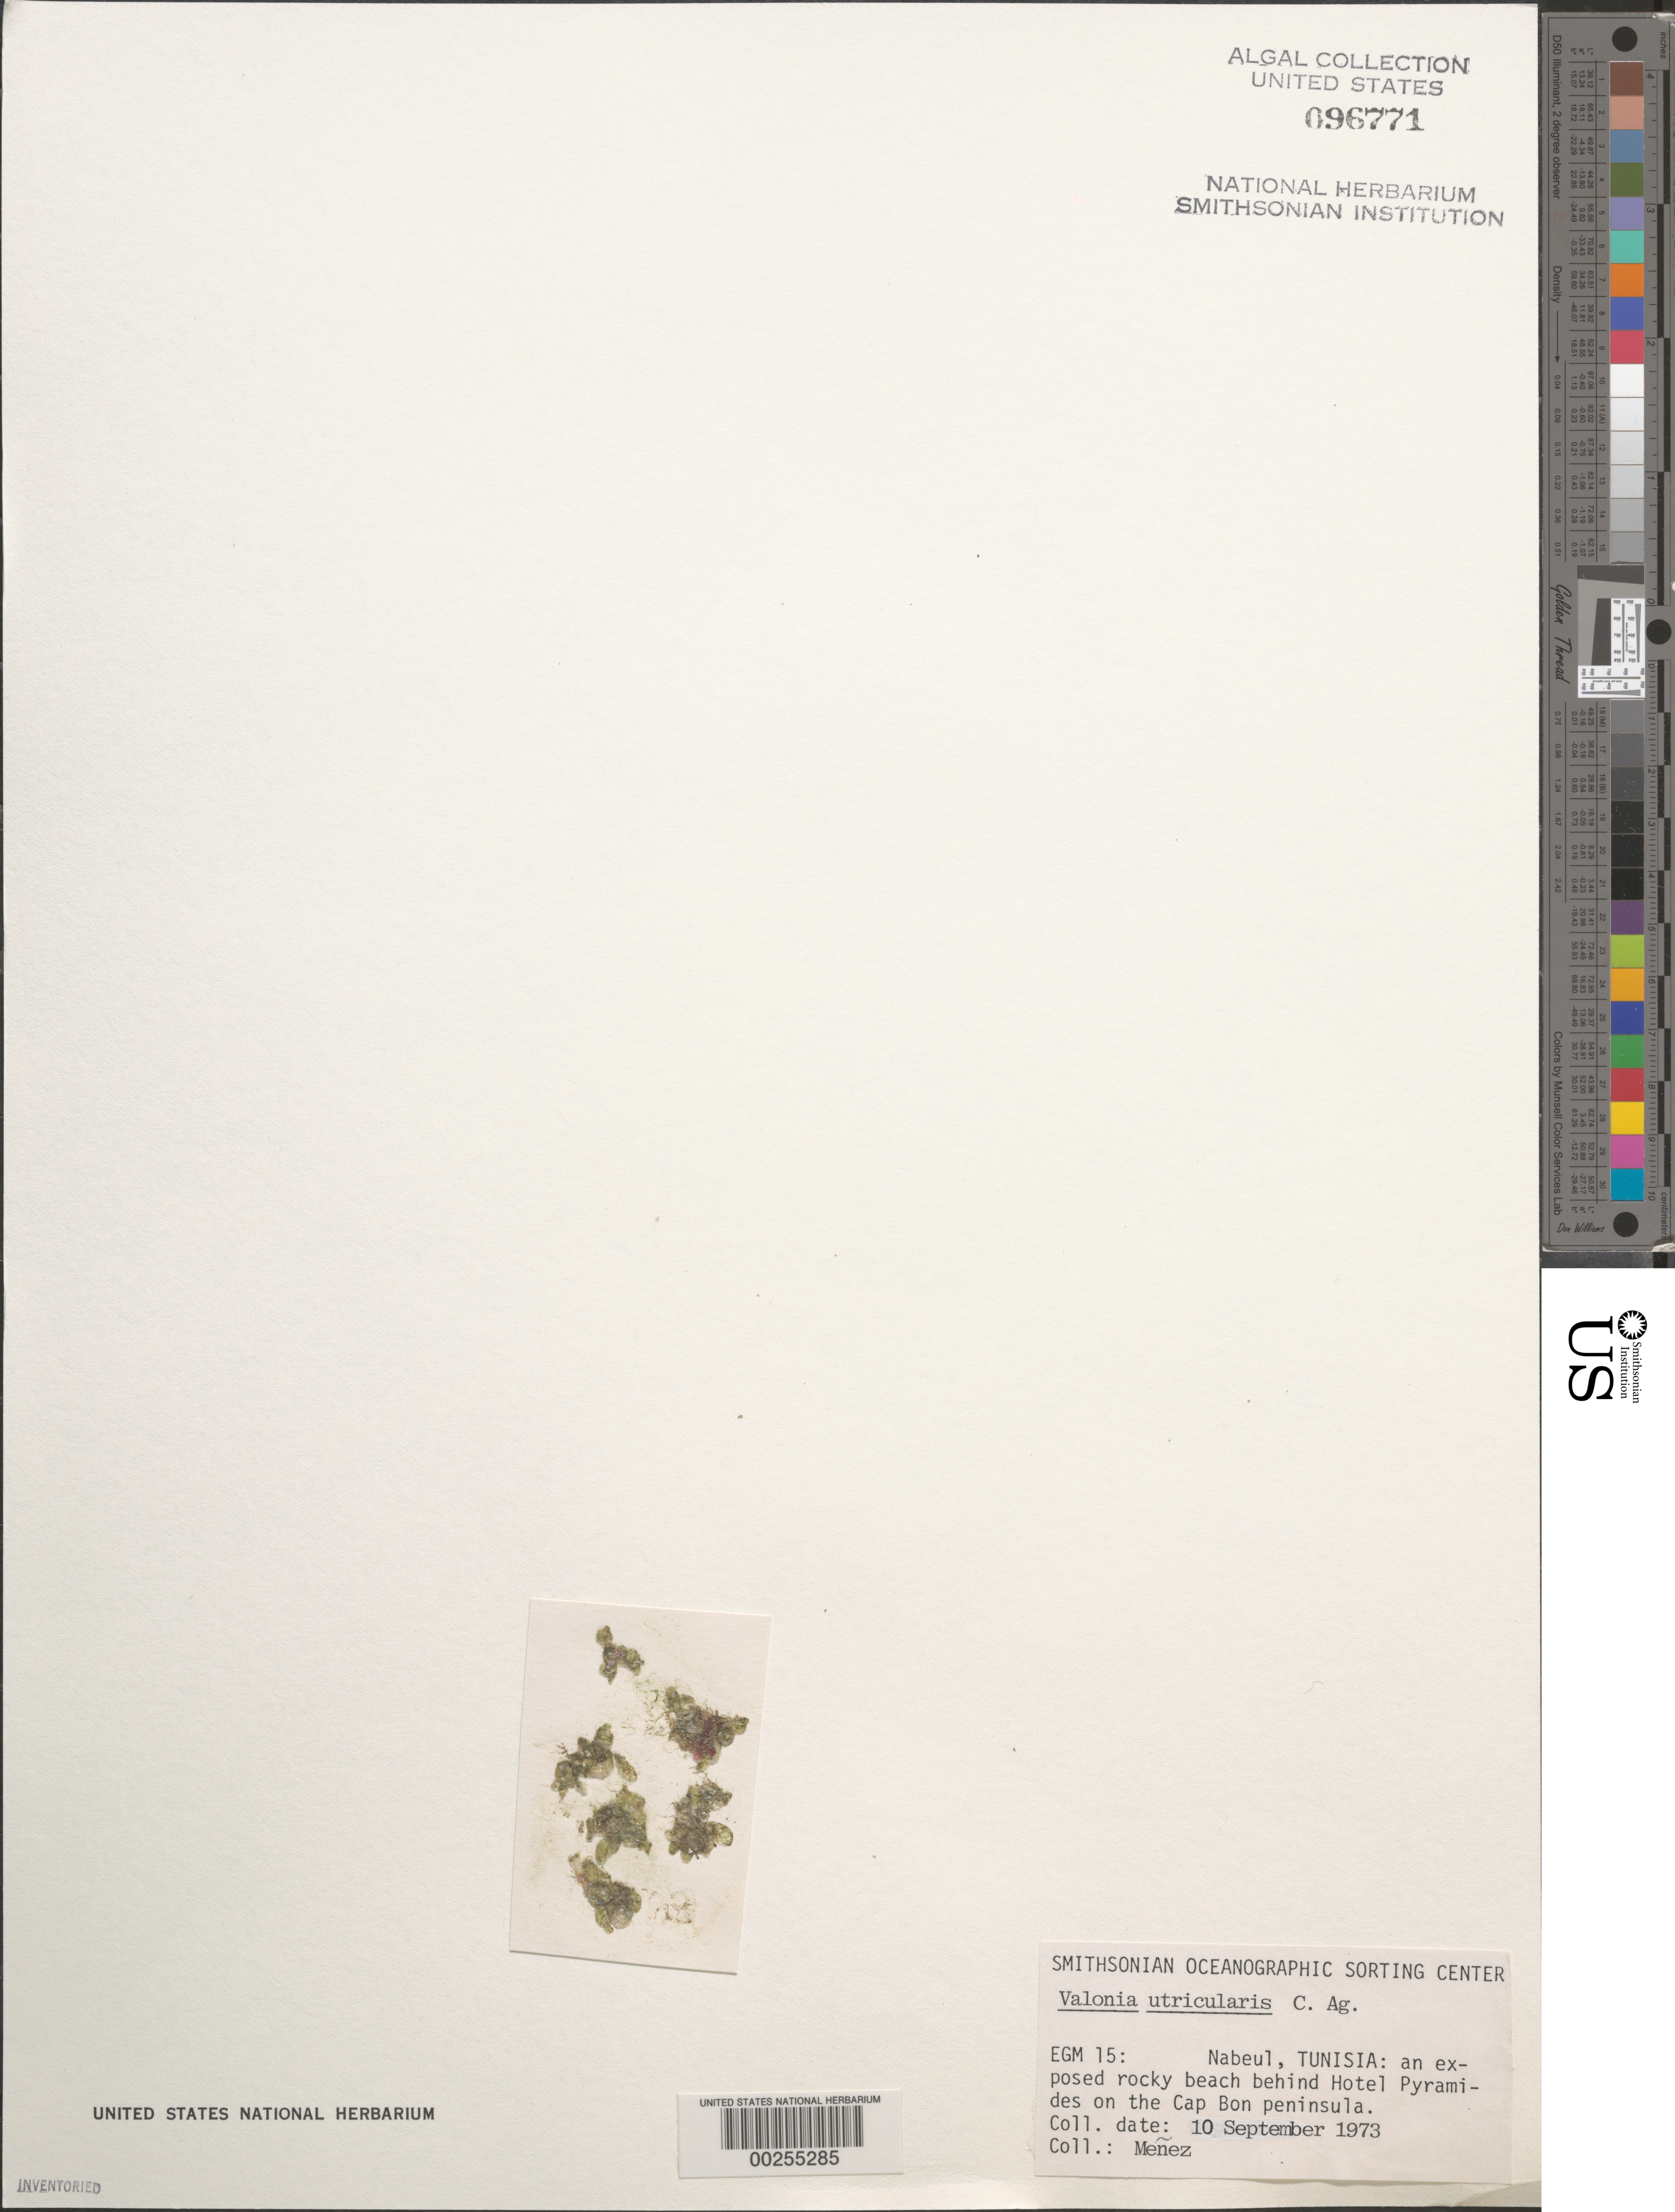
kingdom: Plantae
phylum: Chlorophyta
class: Ulvophyceae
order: Siphonocladales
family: Valoniaceae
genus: Valonia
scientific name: Valonia utricularis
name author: (Roth) C. Agardh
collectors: Meñez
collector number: EGM 15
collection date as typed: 10 Sep 1973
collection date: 1973-09-10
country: Tunisia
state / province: Nabeul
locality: Nabeul, behind hotel pyramid, cap bon peninsula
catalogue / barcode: US 96771